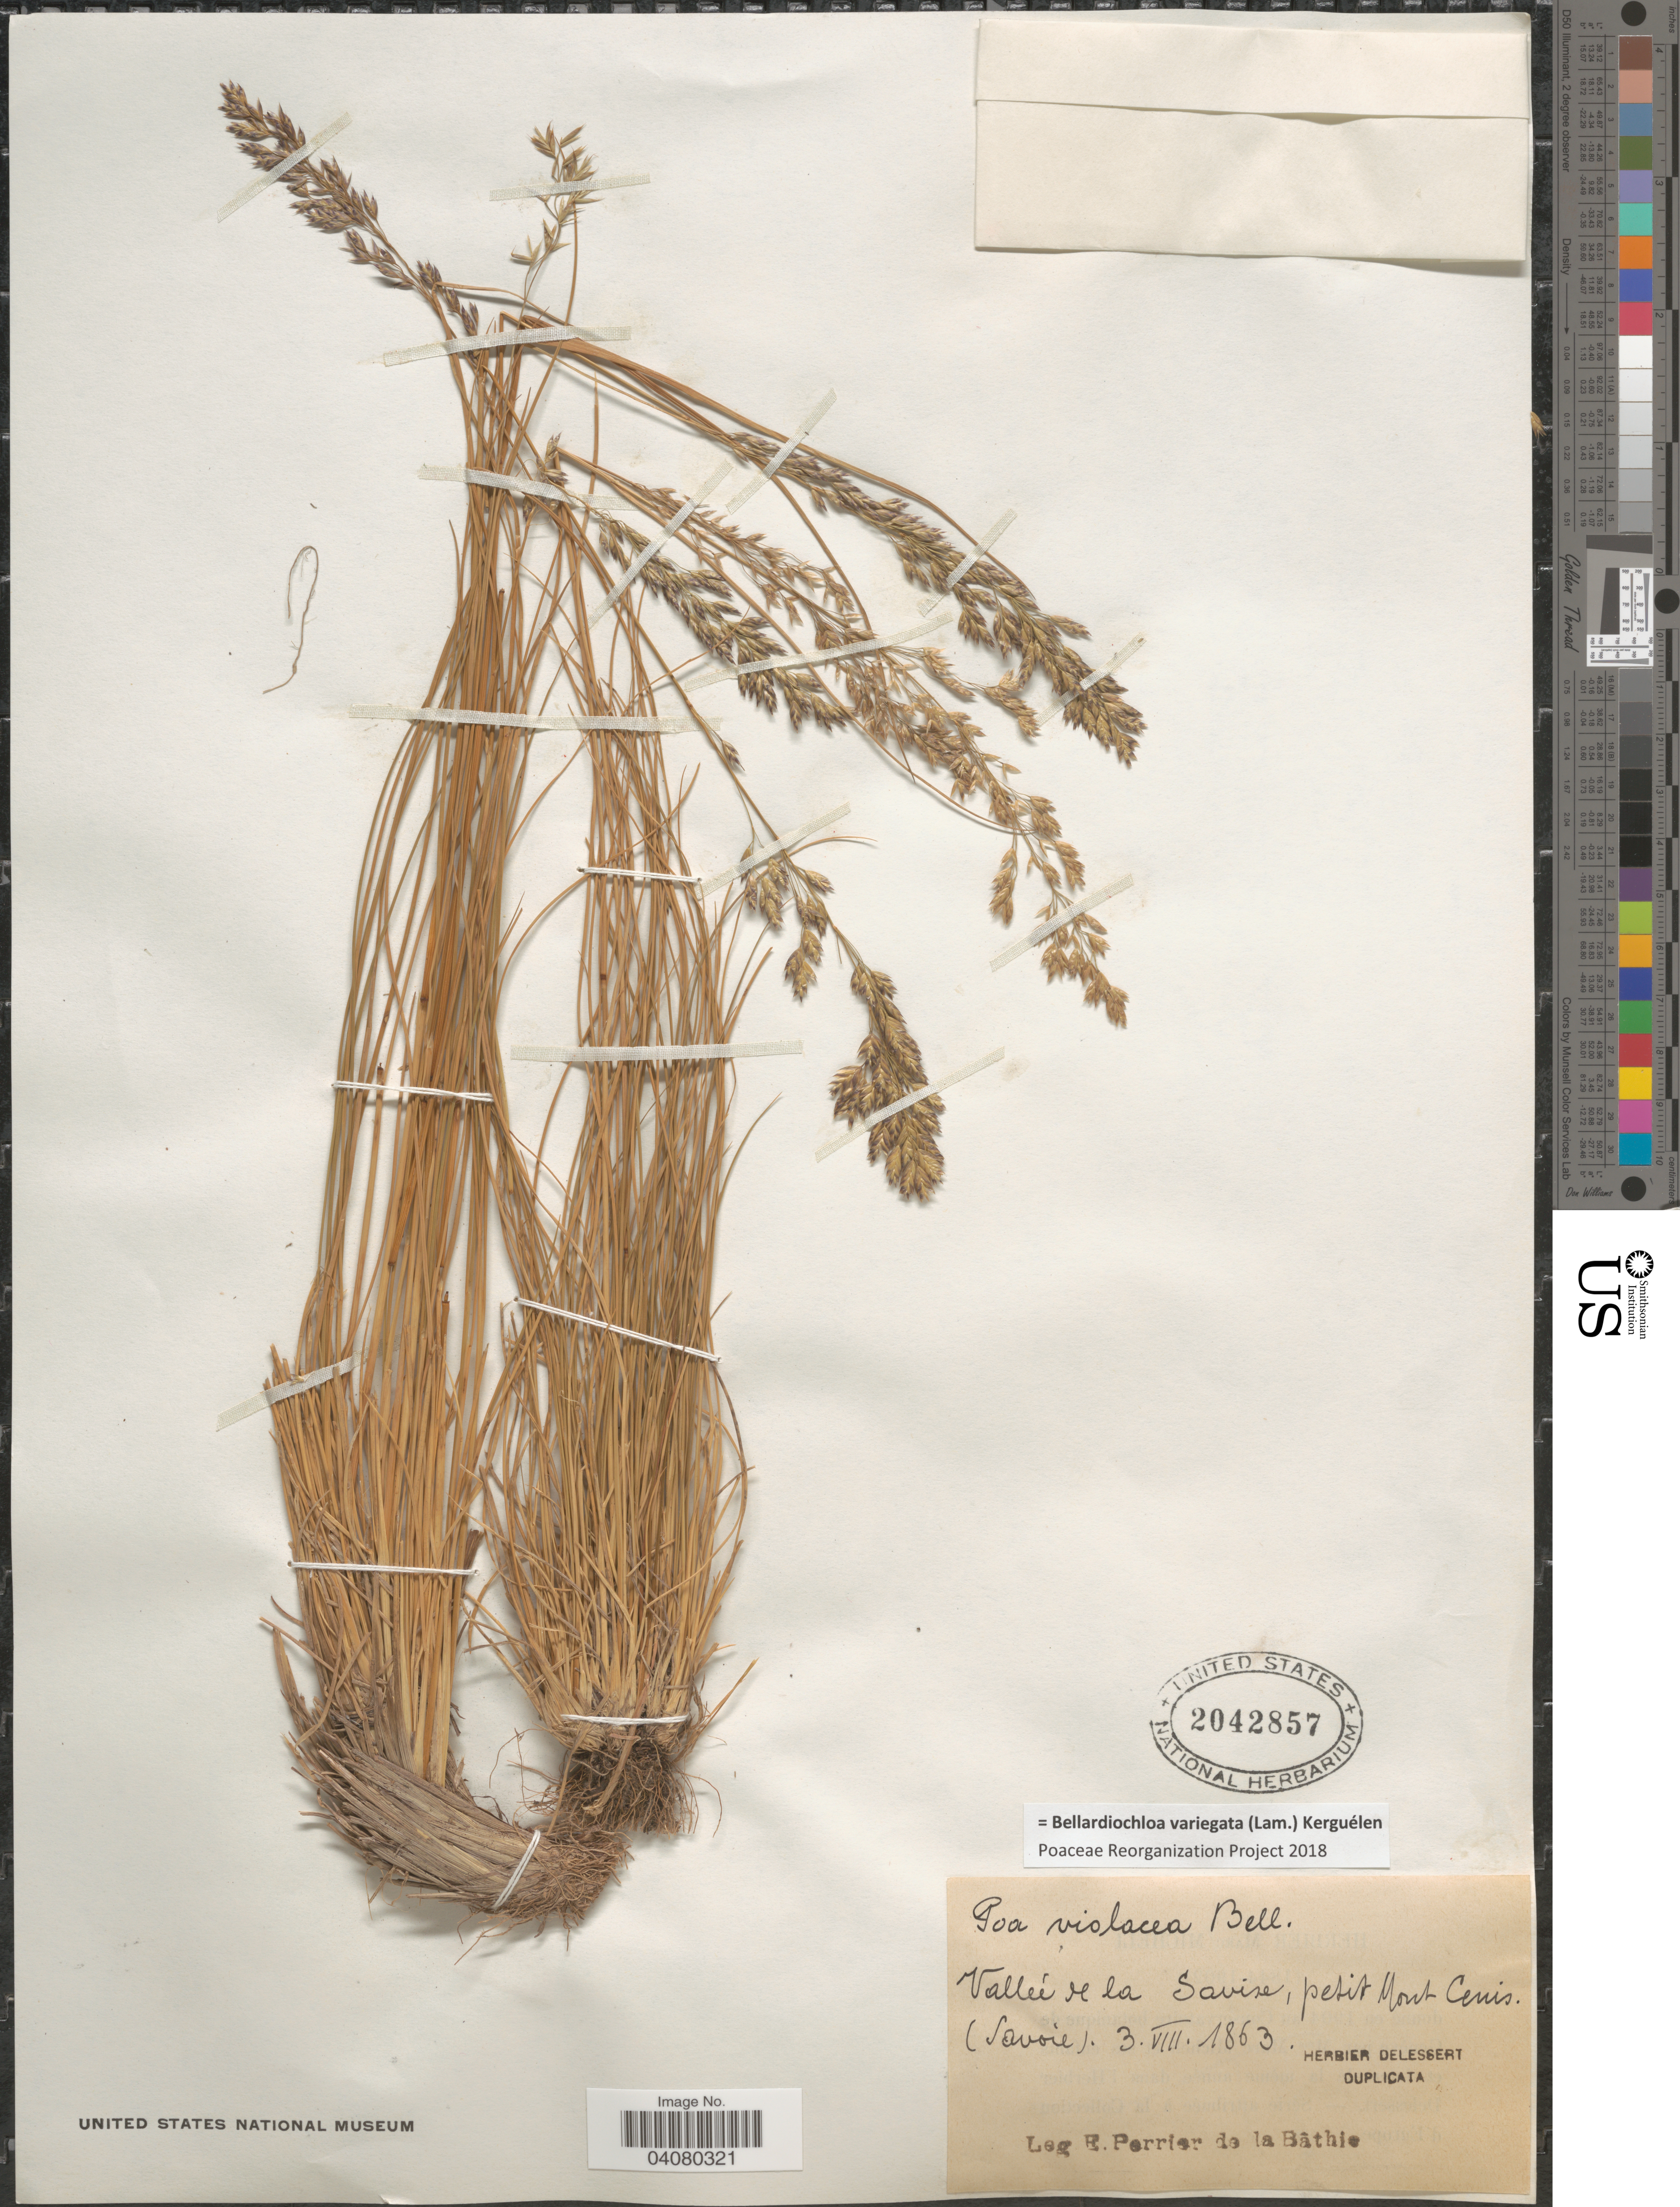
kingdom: Plantae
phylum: Tracheophyta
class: Liliopsida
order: Poales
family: Poaceae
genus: Bellardiochloa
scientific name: Bellardiochloa variegata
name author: (Lam.) Kerguélen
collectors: E. Perrier de la Bâthie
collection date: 1863-08-03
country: France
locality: Vallée de la Savoie, petit Mont Cenis (Savoie).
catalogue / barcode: US 2042857